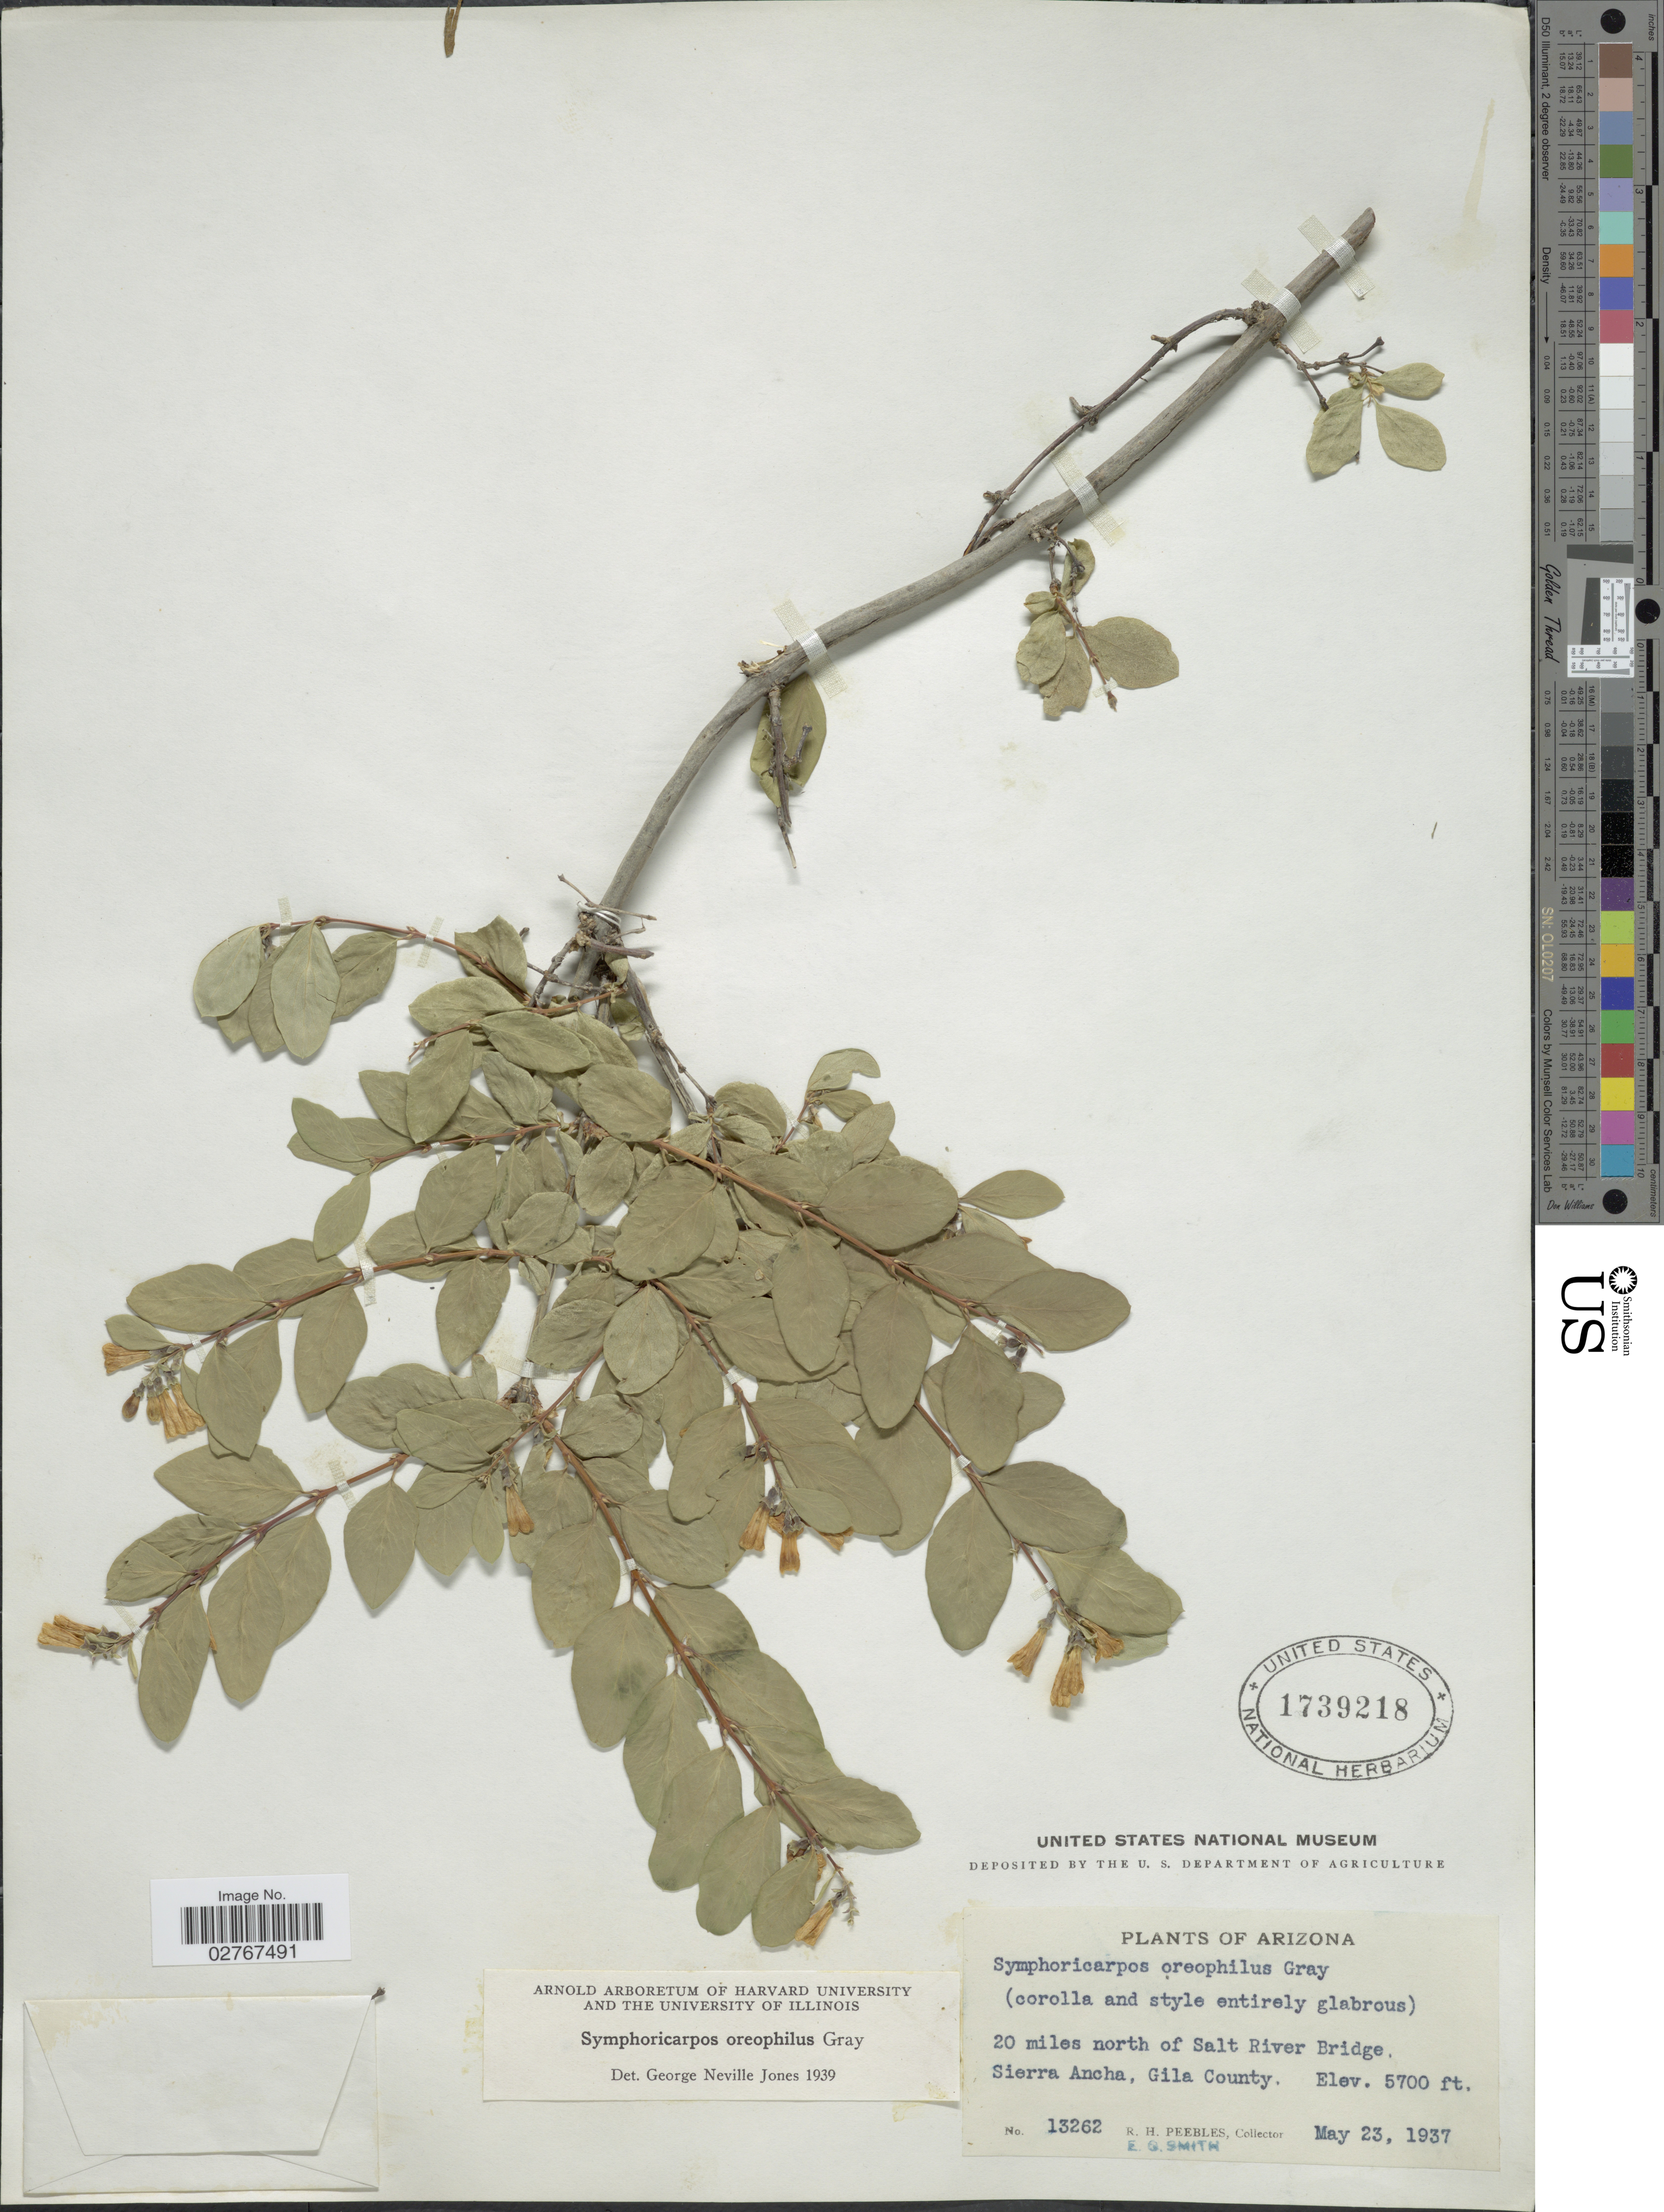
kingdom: Plantae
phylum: Tracheophyta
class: Magnoliopsida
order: Dipsacales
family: Caprifoliaceae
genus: Symphoricarpos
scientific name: Symphoricarpos oreophilus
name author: A. Gray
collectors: R. H. Peebles & E. G. Smith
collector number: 13262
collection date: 1937-05-23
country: United States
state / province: Arizona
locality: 20 miles north of Salt River Bridge, Sierra Ancha, Gila County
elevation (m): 1737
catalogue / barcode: US 1739218